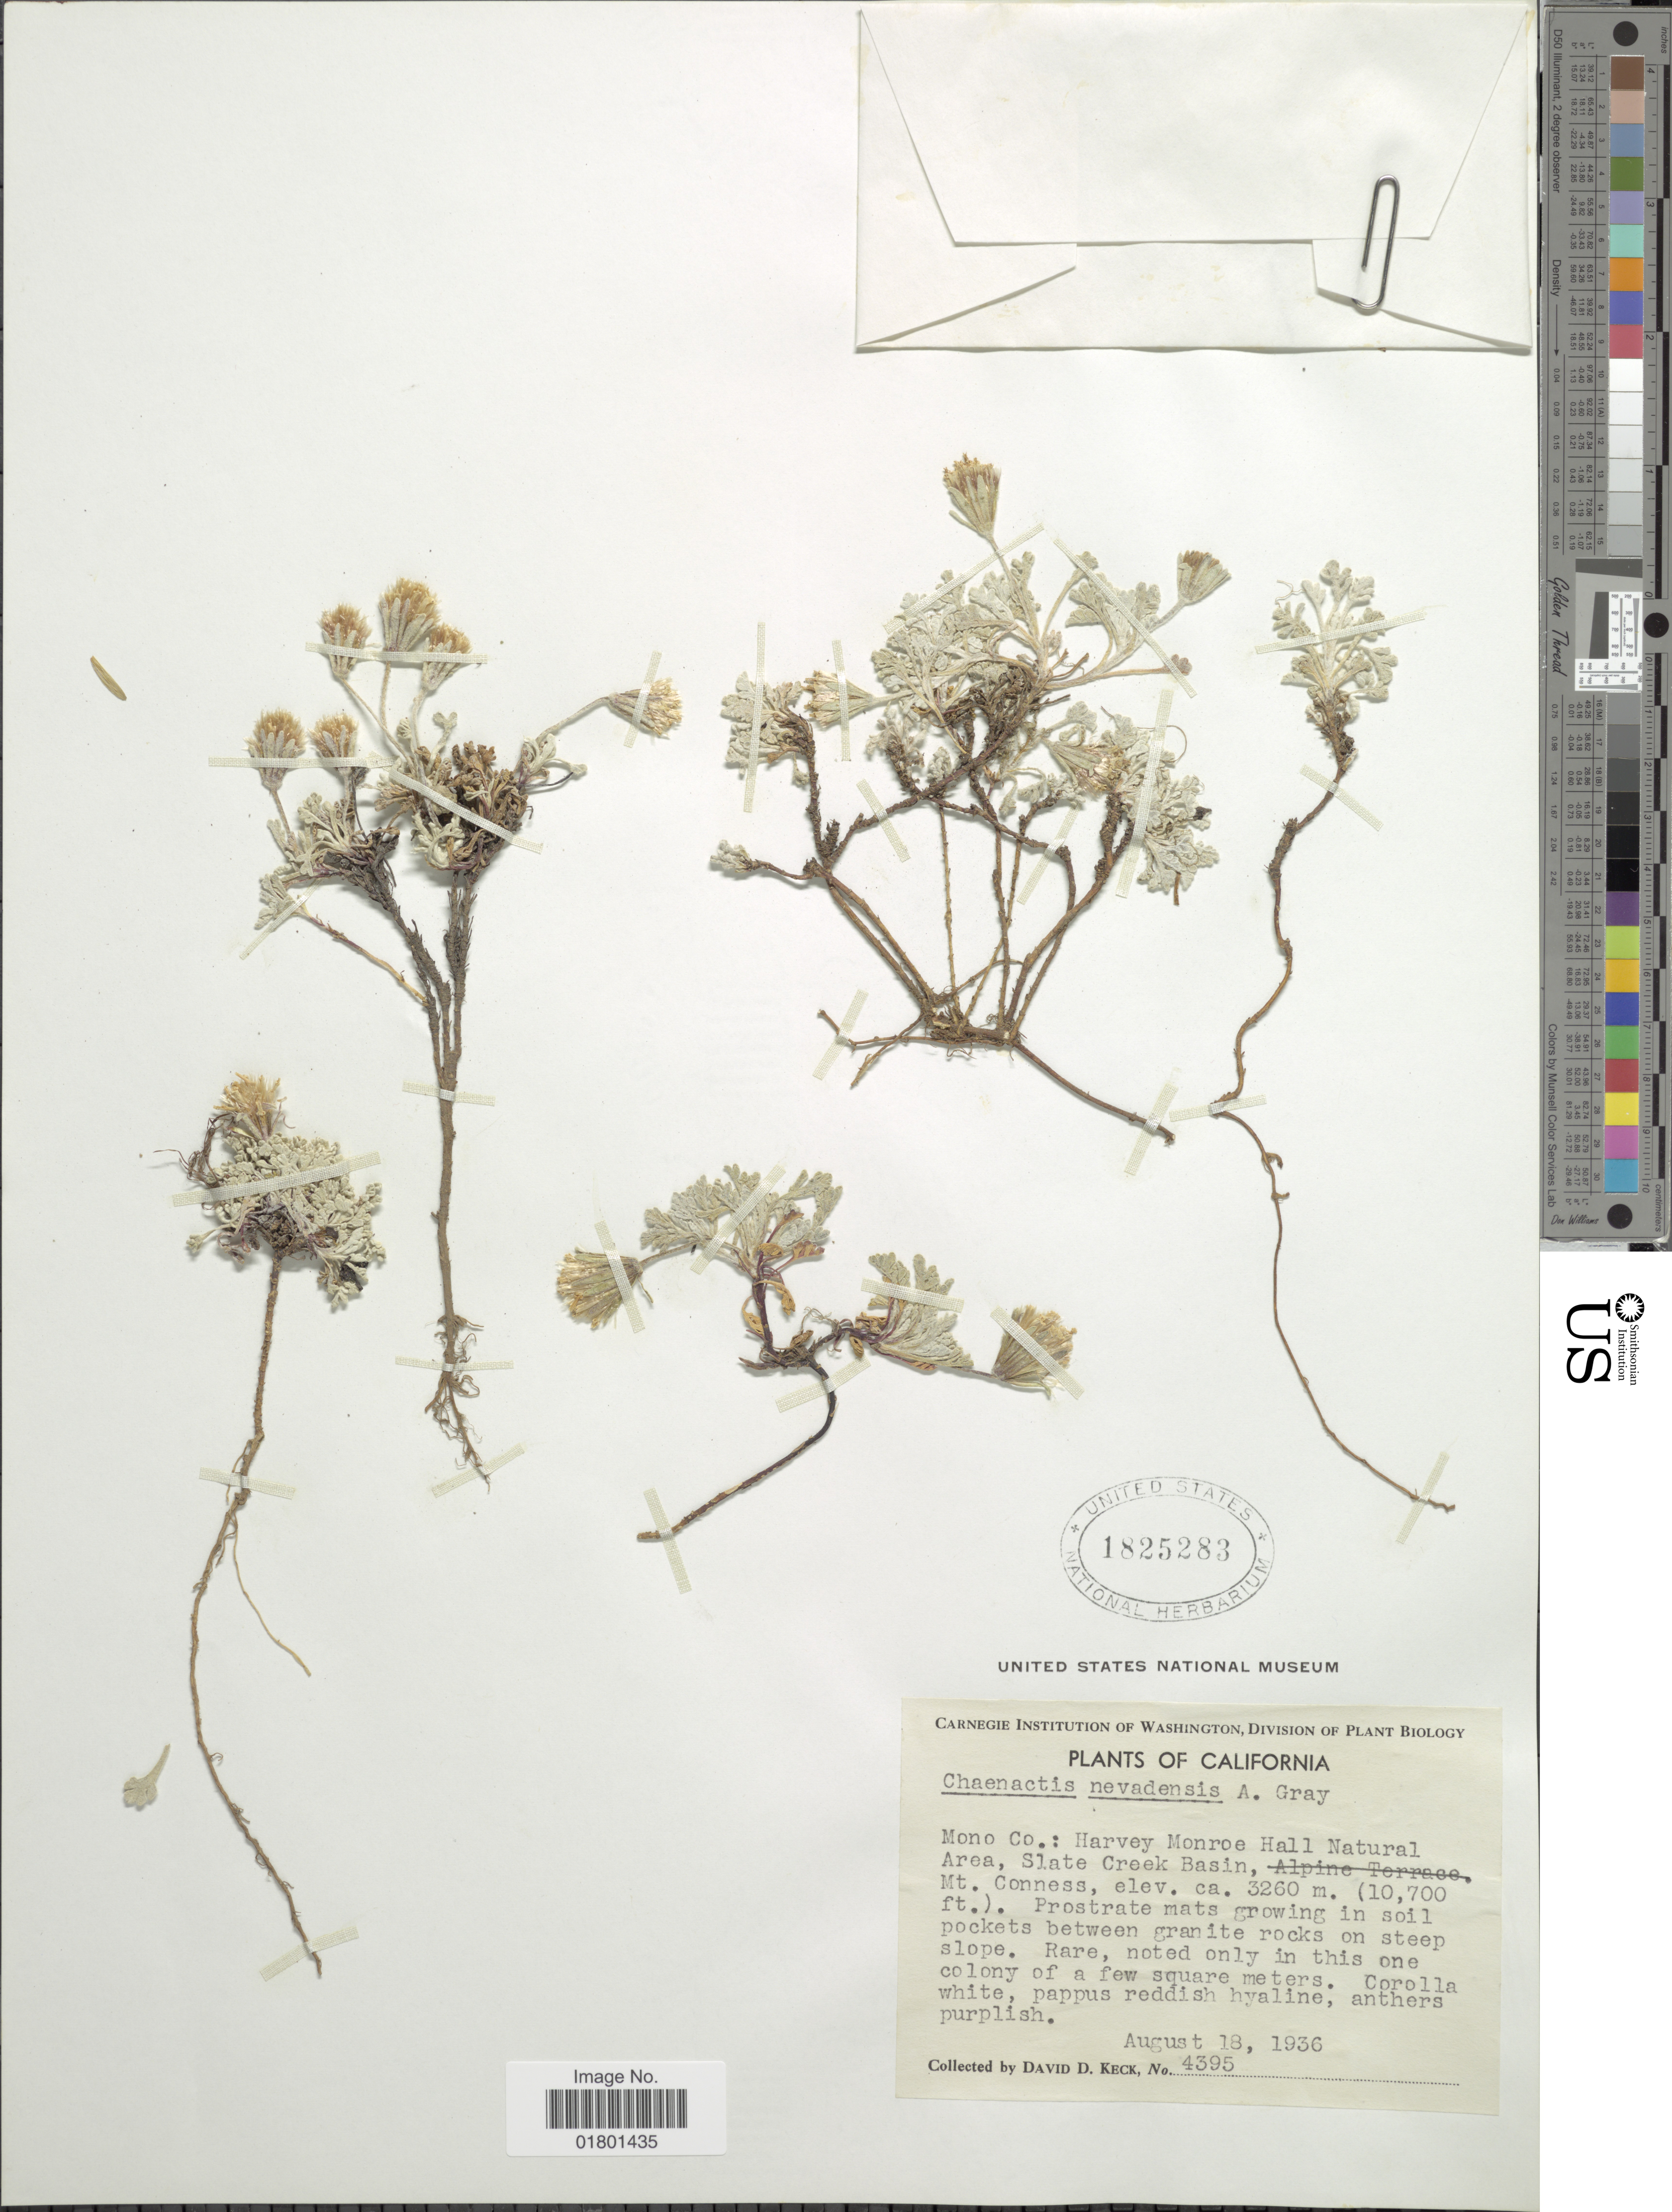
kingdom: Plantae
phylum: Tracheophyta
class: Magnoliopsida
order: Asterales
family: Asteraceae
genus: Chaenactis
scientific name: Chaenactis nevadensis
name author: (Kellogg) A. Gray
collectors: D. D. Keck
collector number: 4395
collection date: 1936-08-18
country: United States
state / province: California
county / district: Mono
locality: Mono Co.: Harvey Monroe Hall Natural Area, Slate Creek Basin, Mt. Conness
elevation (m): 3260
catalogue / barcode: US 1825283